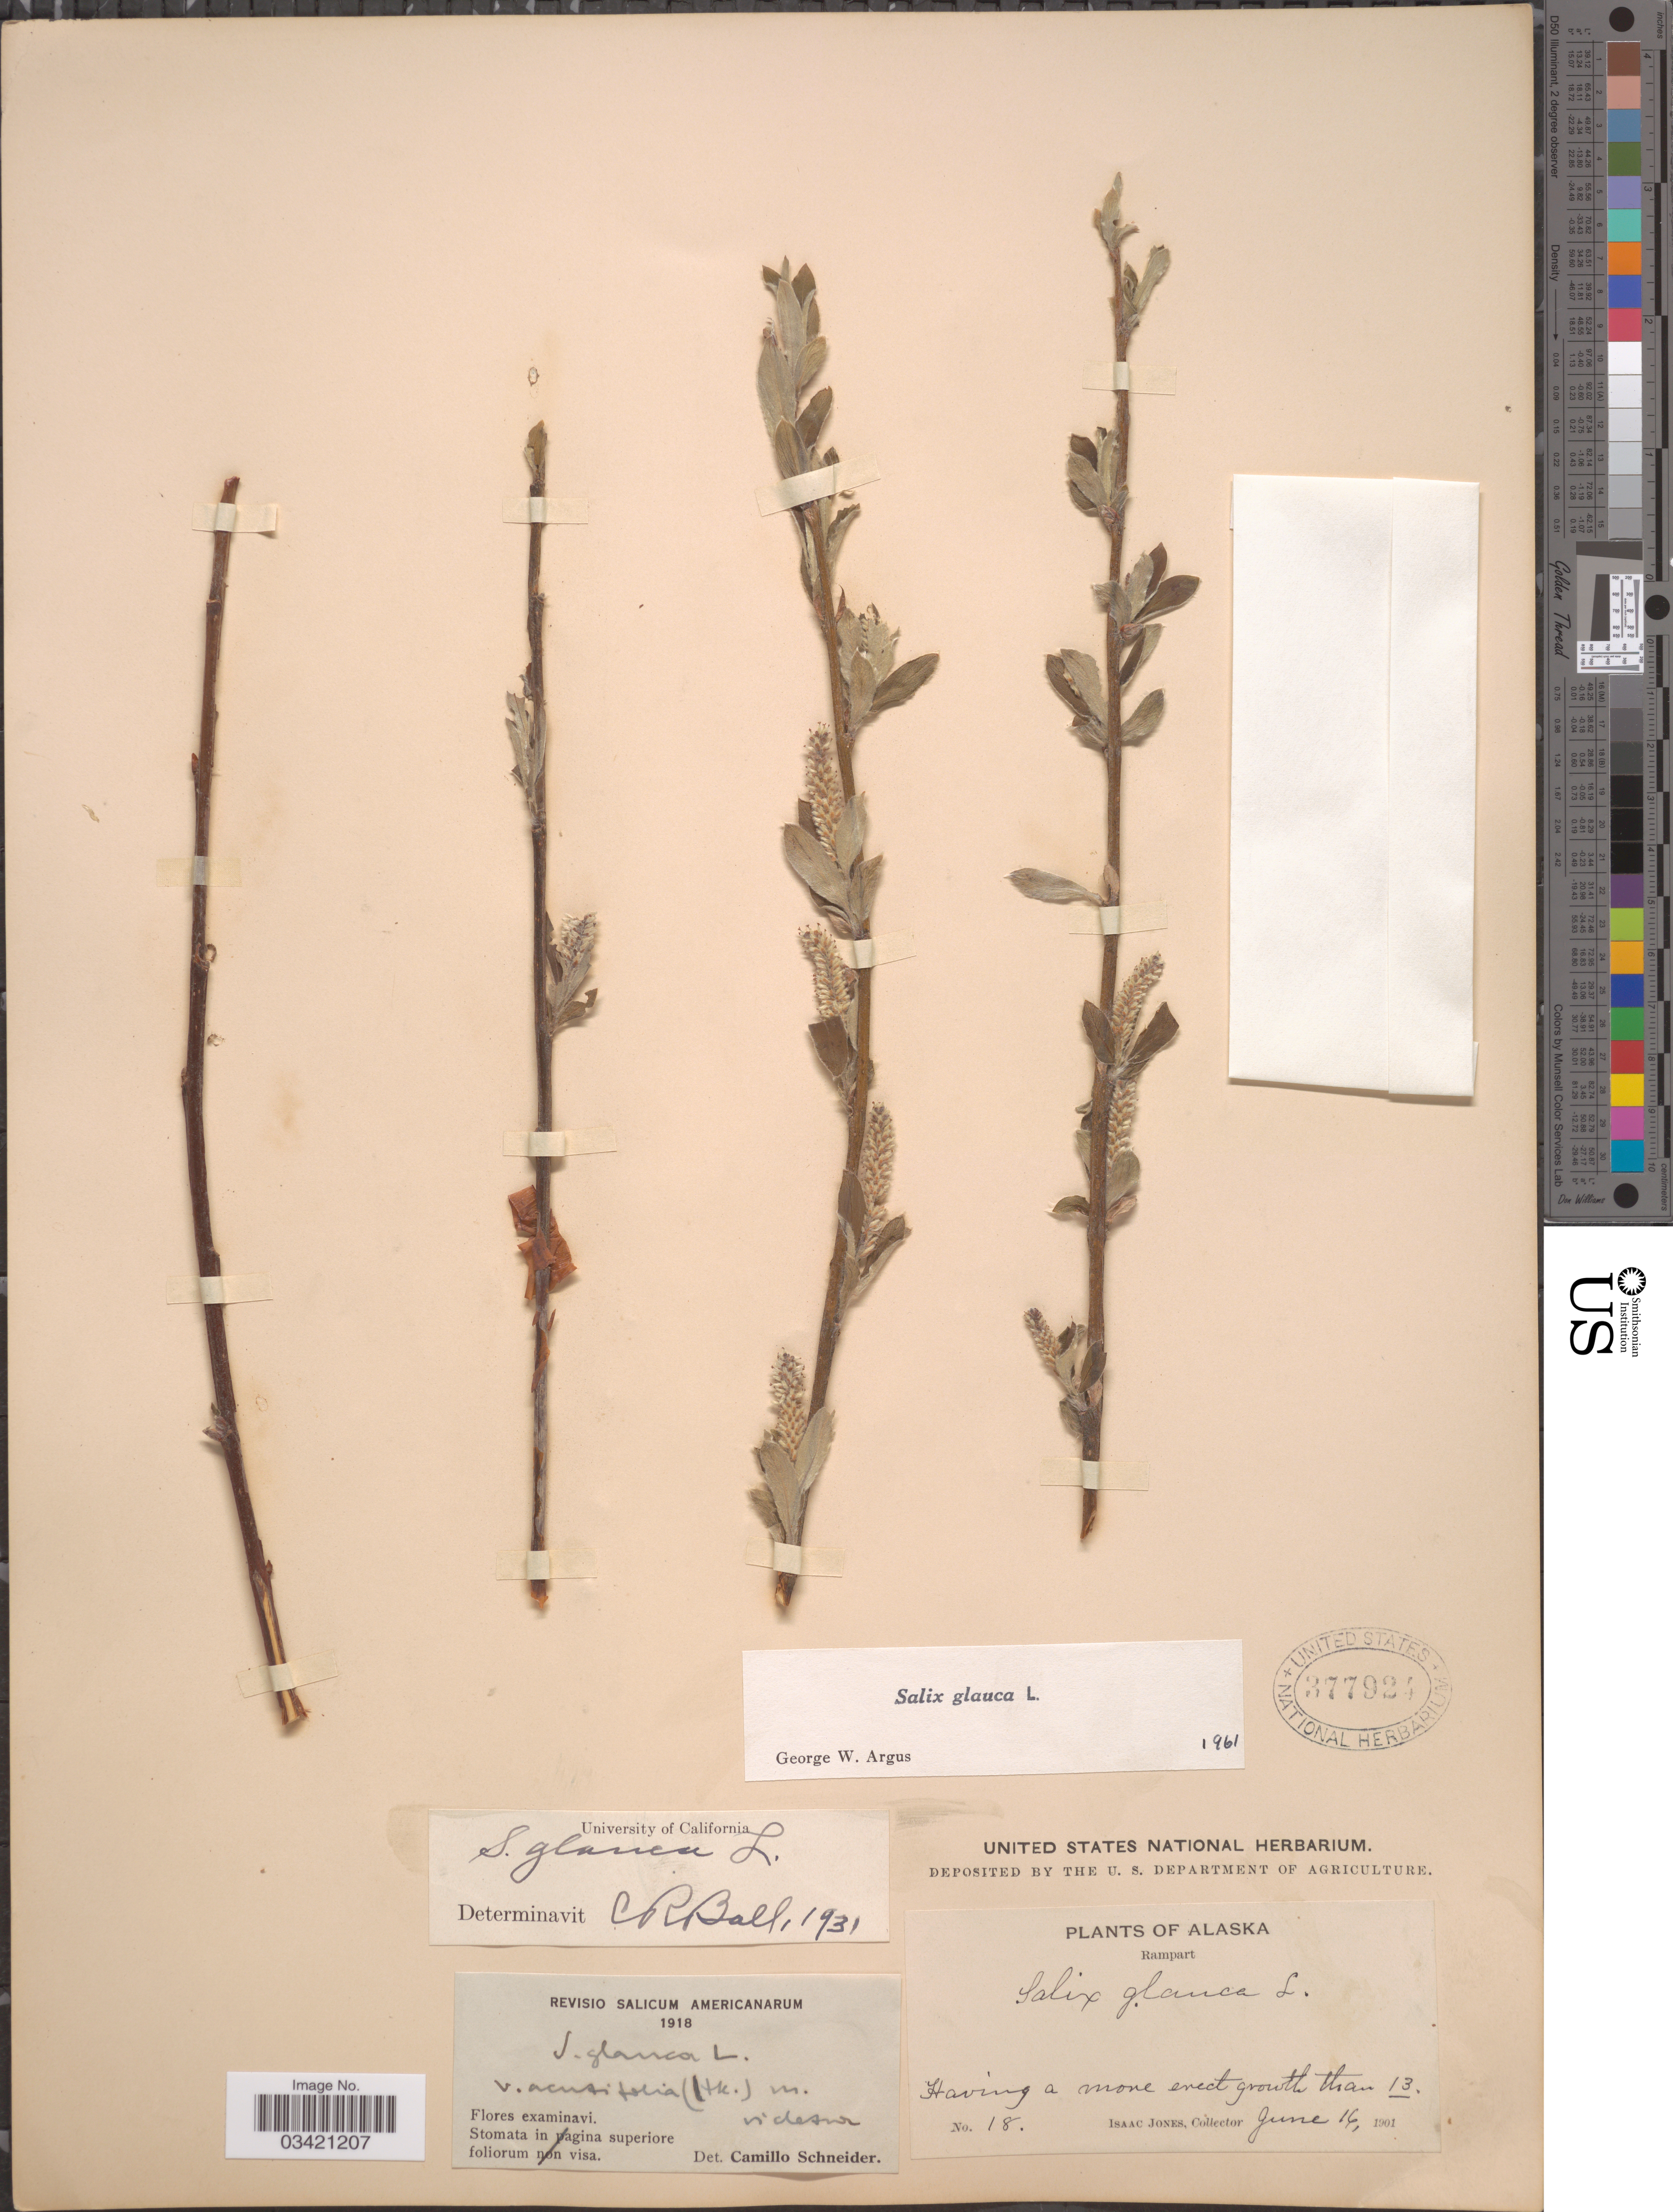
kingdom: Plantae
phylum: Tracheophyta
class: Magnoliopsida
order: Malpighiales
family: Salicaceae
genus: Salix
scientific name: Salix glauca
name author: L.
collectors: I. Jones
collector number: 18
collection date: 1901-06-16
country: United States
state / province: Alaska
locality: Rampart.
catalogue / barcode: US 377924